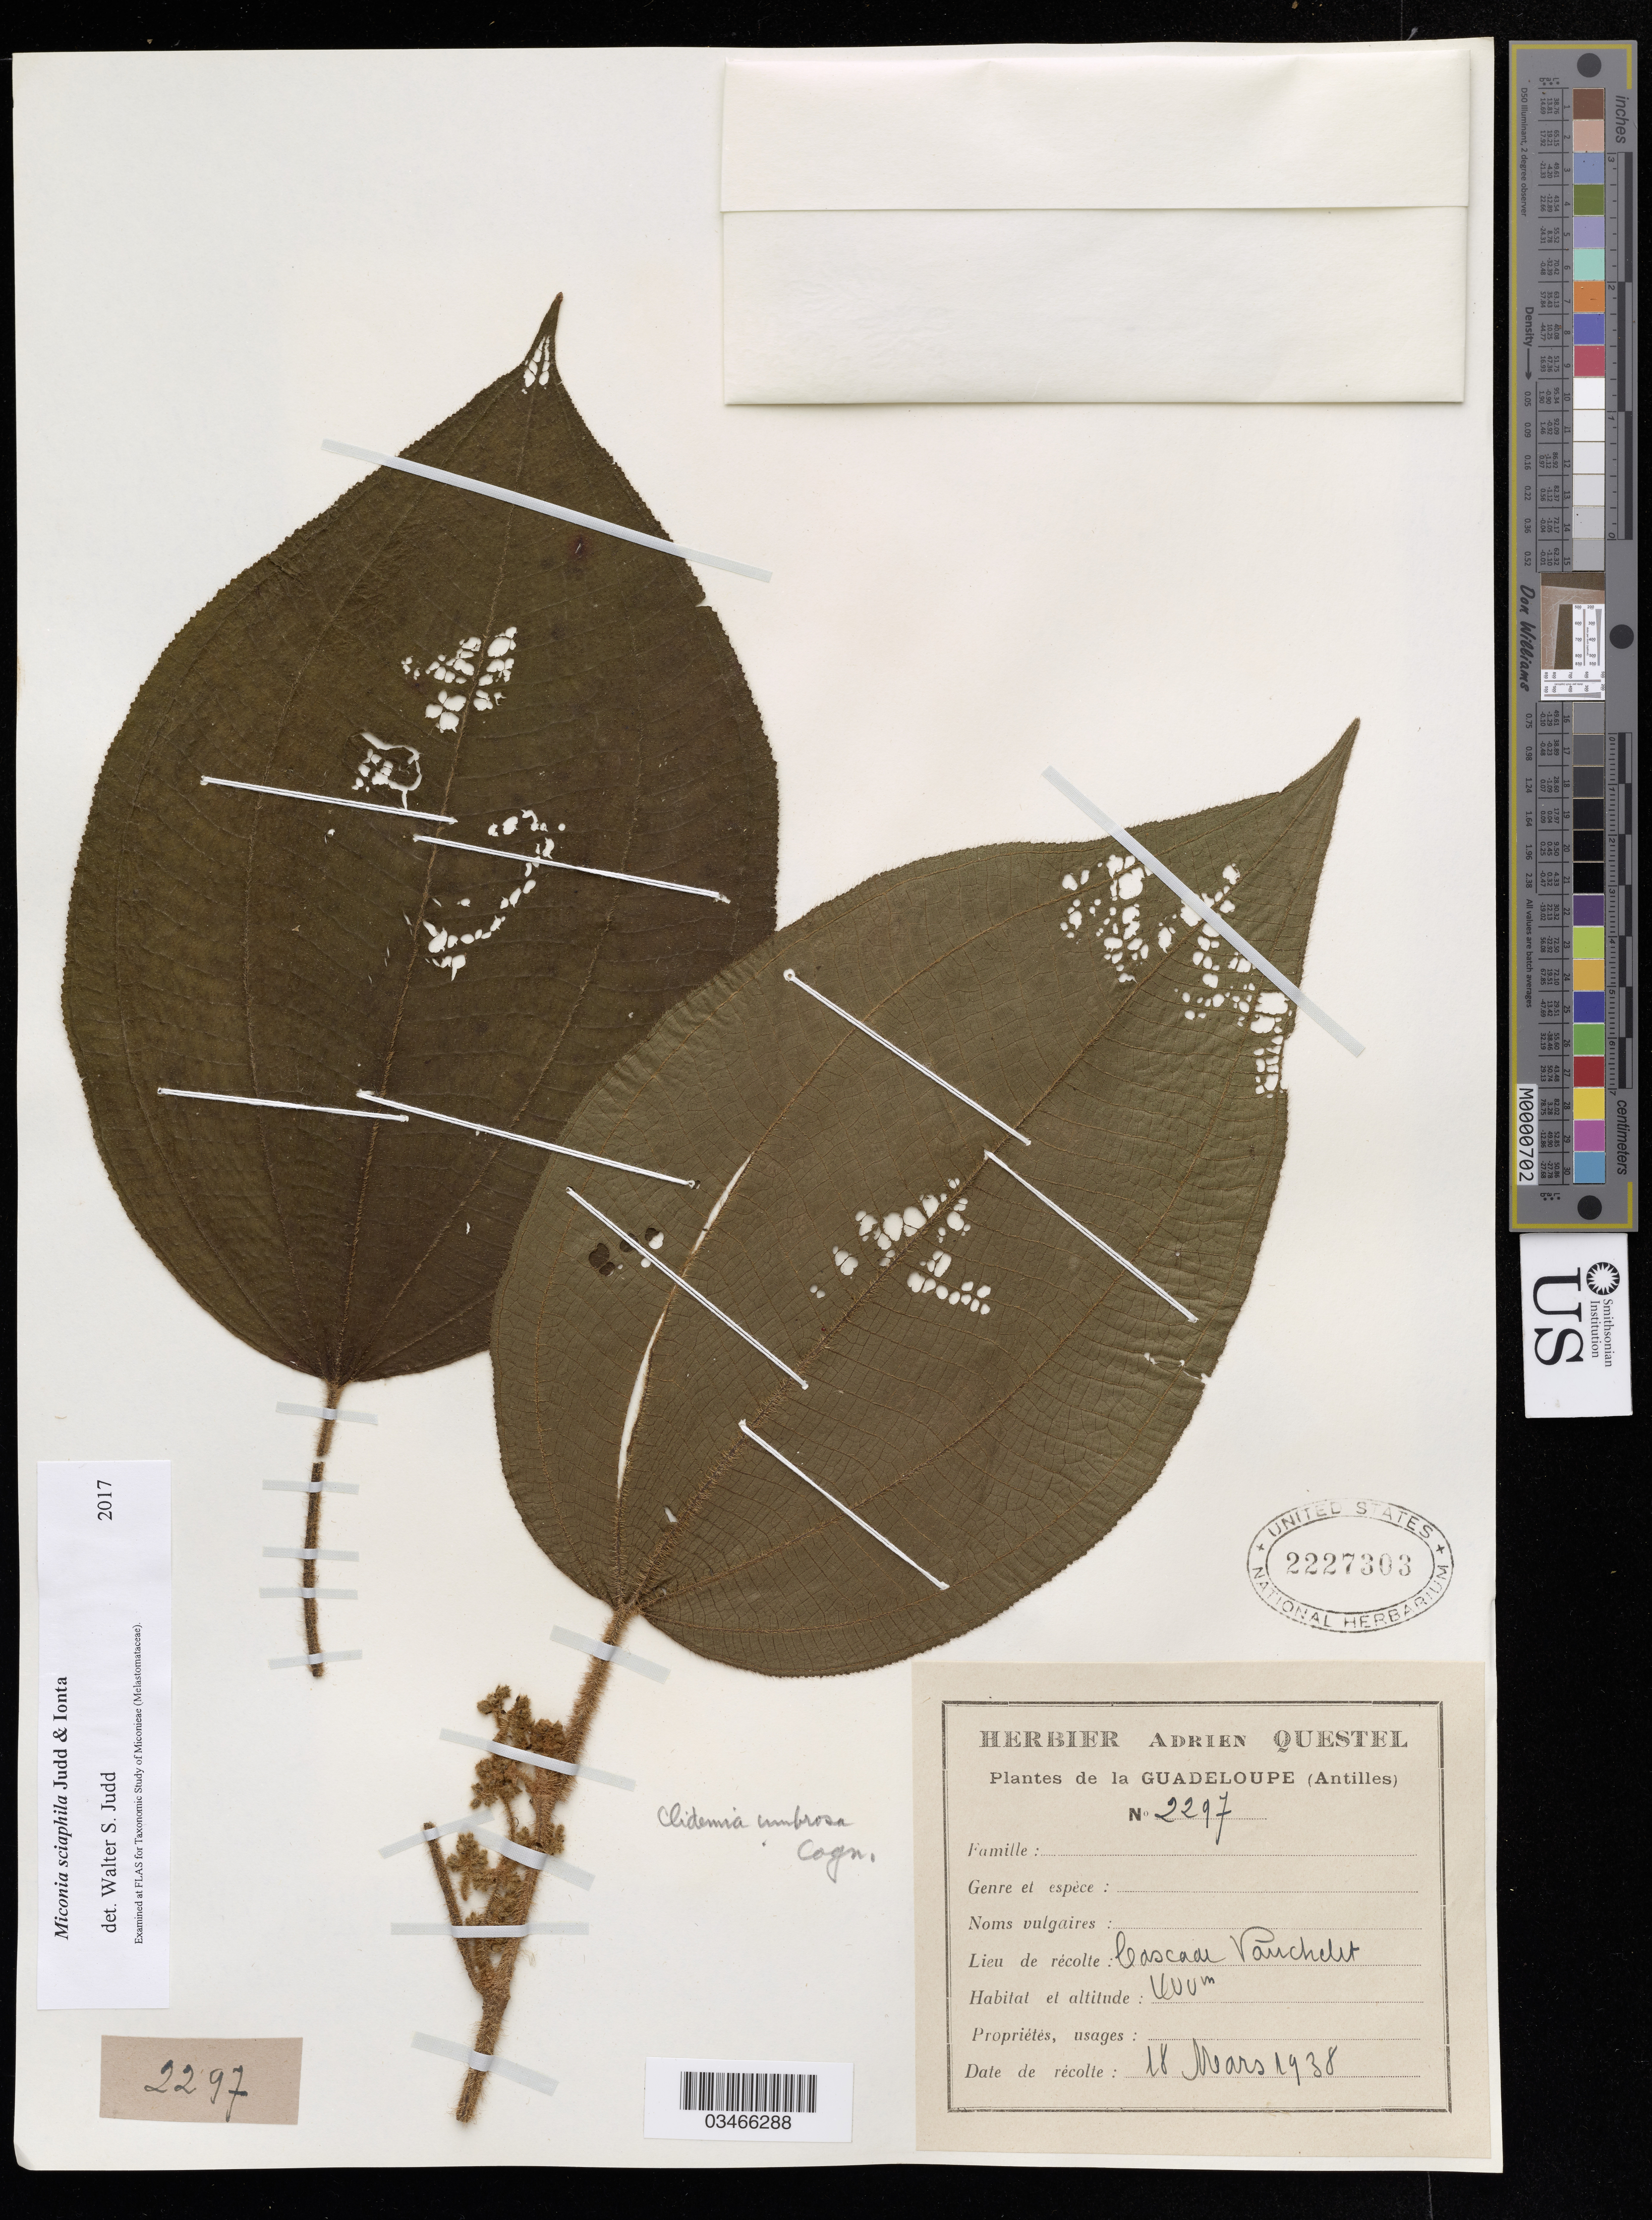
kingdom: Plantae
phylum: Tracheophyta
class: Magnoliopsida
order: Myrtales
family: Melastomataceae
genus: Miconia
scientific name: Miconia sciaphila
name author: Judd & Ionta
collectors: ex herb. A. Questal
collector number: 2297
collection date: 1938-03-18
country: Guadeloupe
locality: Cascade Vauchelet.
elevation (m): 400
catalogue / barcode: US 2227303